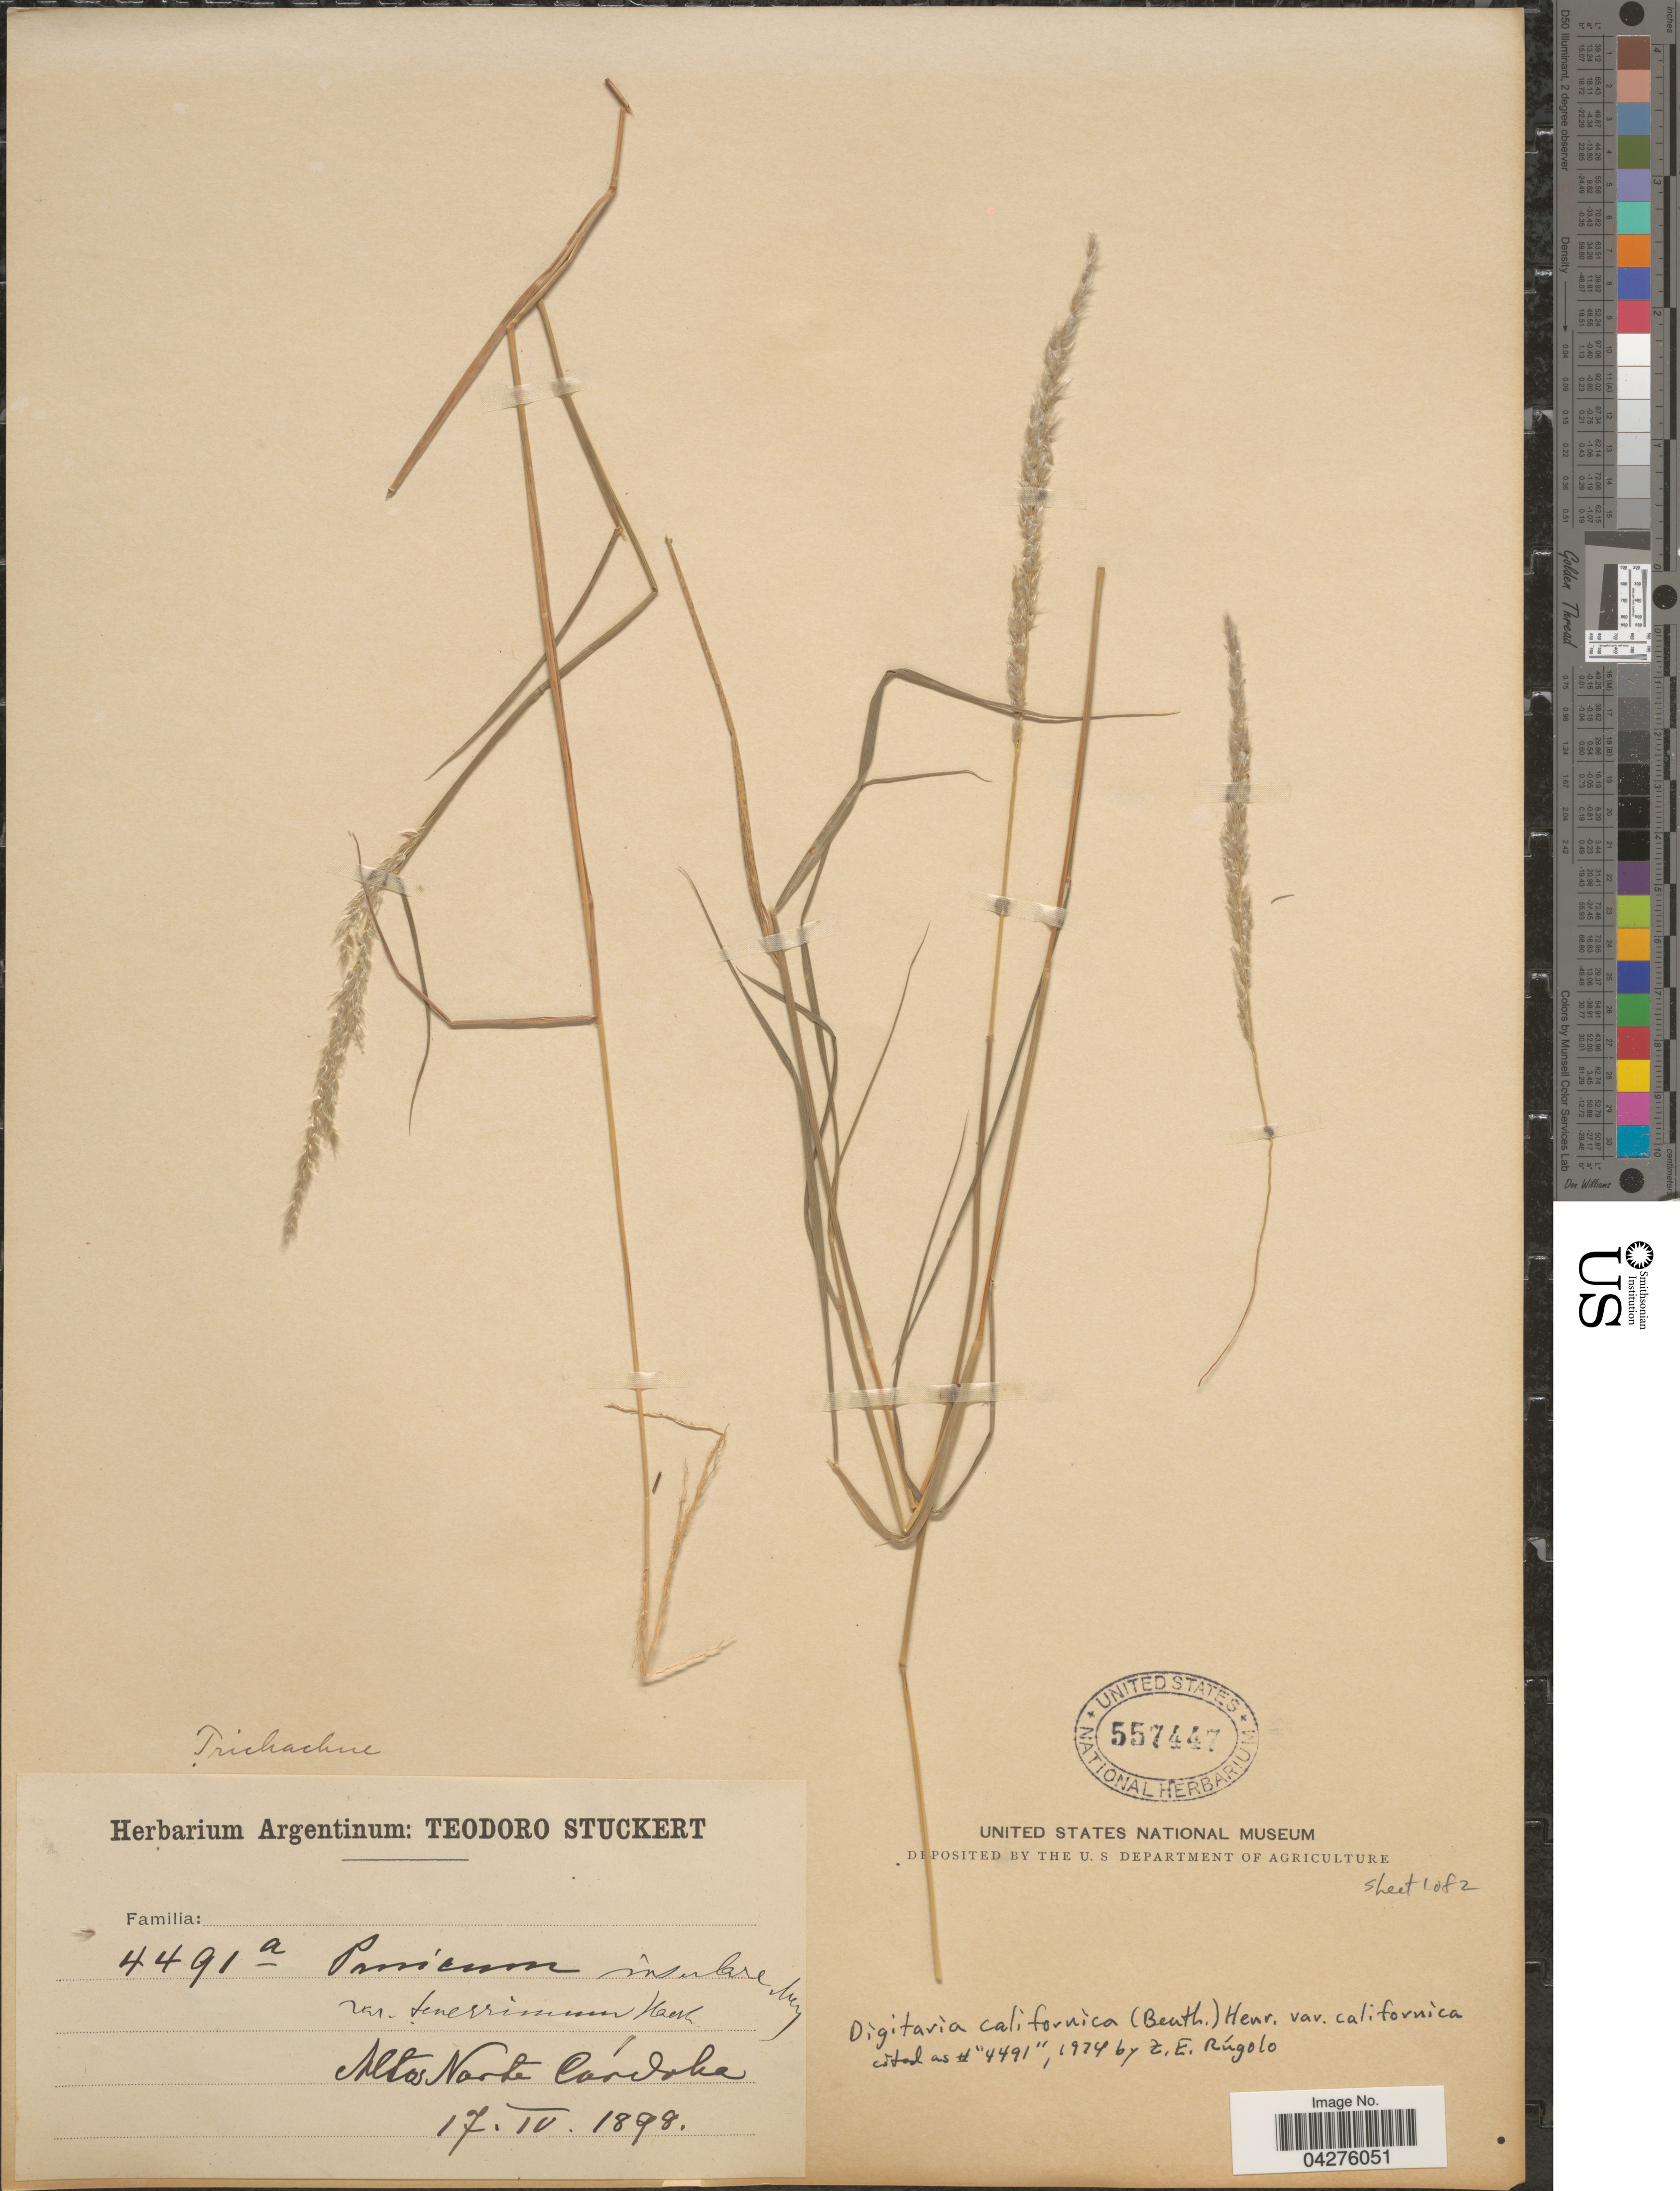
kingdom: Plantae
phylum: Tracheophyta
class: Liliopsida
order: Poales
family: Poaceae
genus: Digitaria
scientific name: Digitaria californica var. californica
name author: (Benth.) Henr.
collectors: T. Stuckert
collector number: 4491a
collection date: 1898-04-17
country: Argentina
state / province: Cordoba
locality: Altos Norte.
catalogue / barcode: US 557447